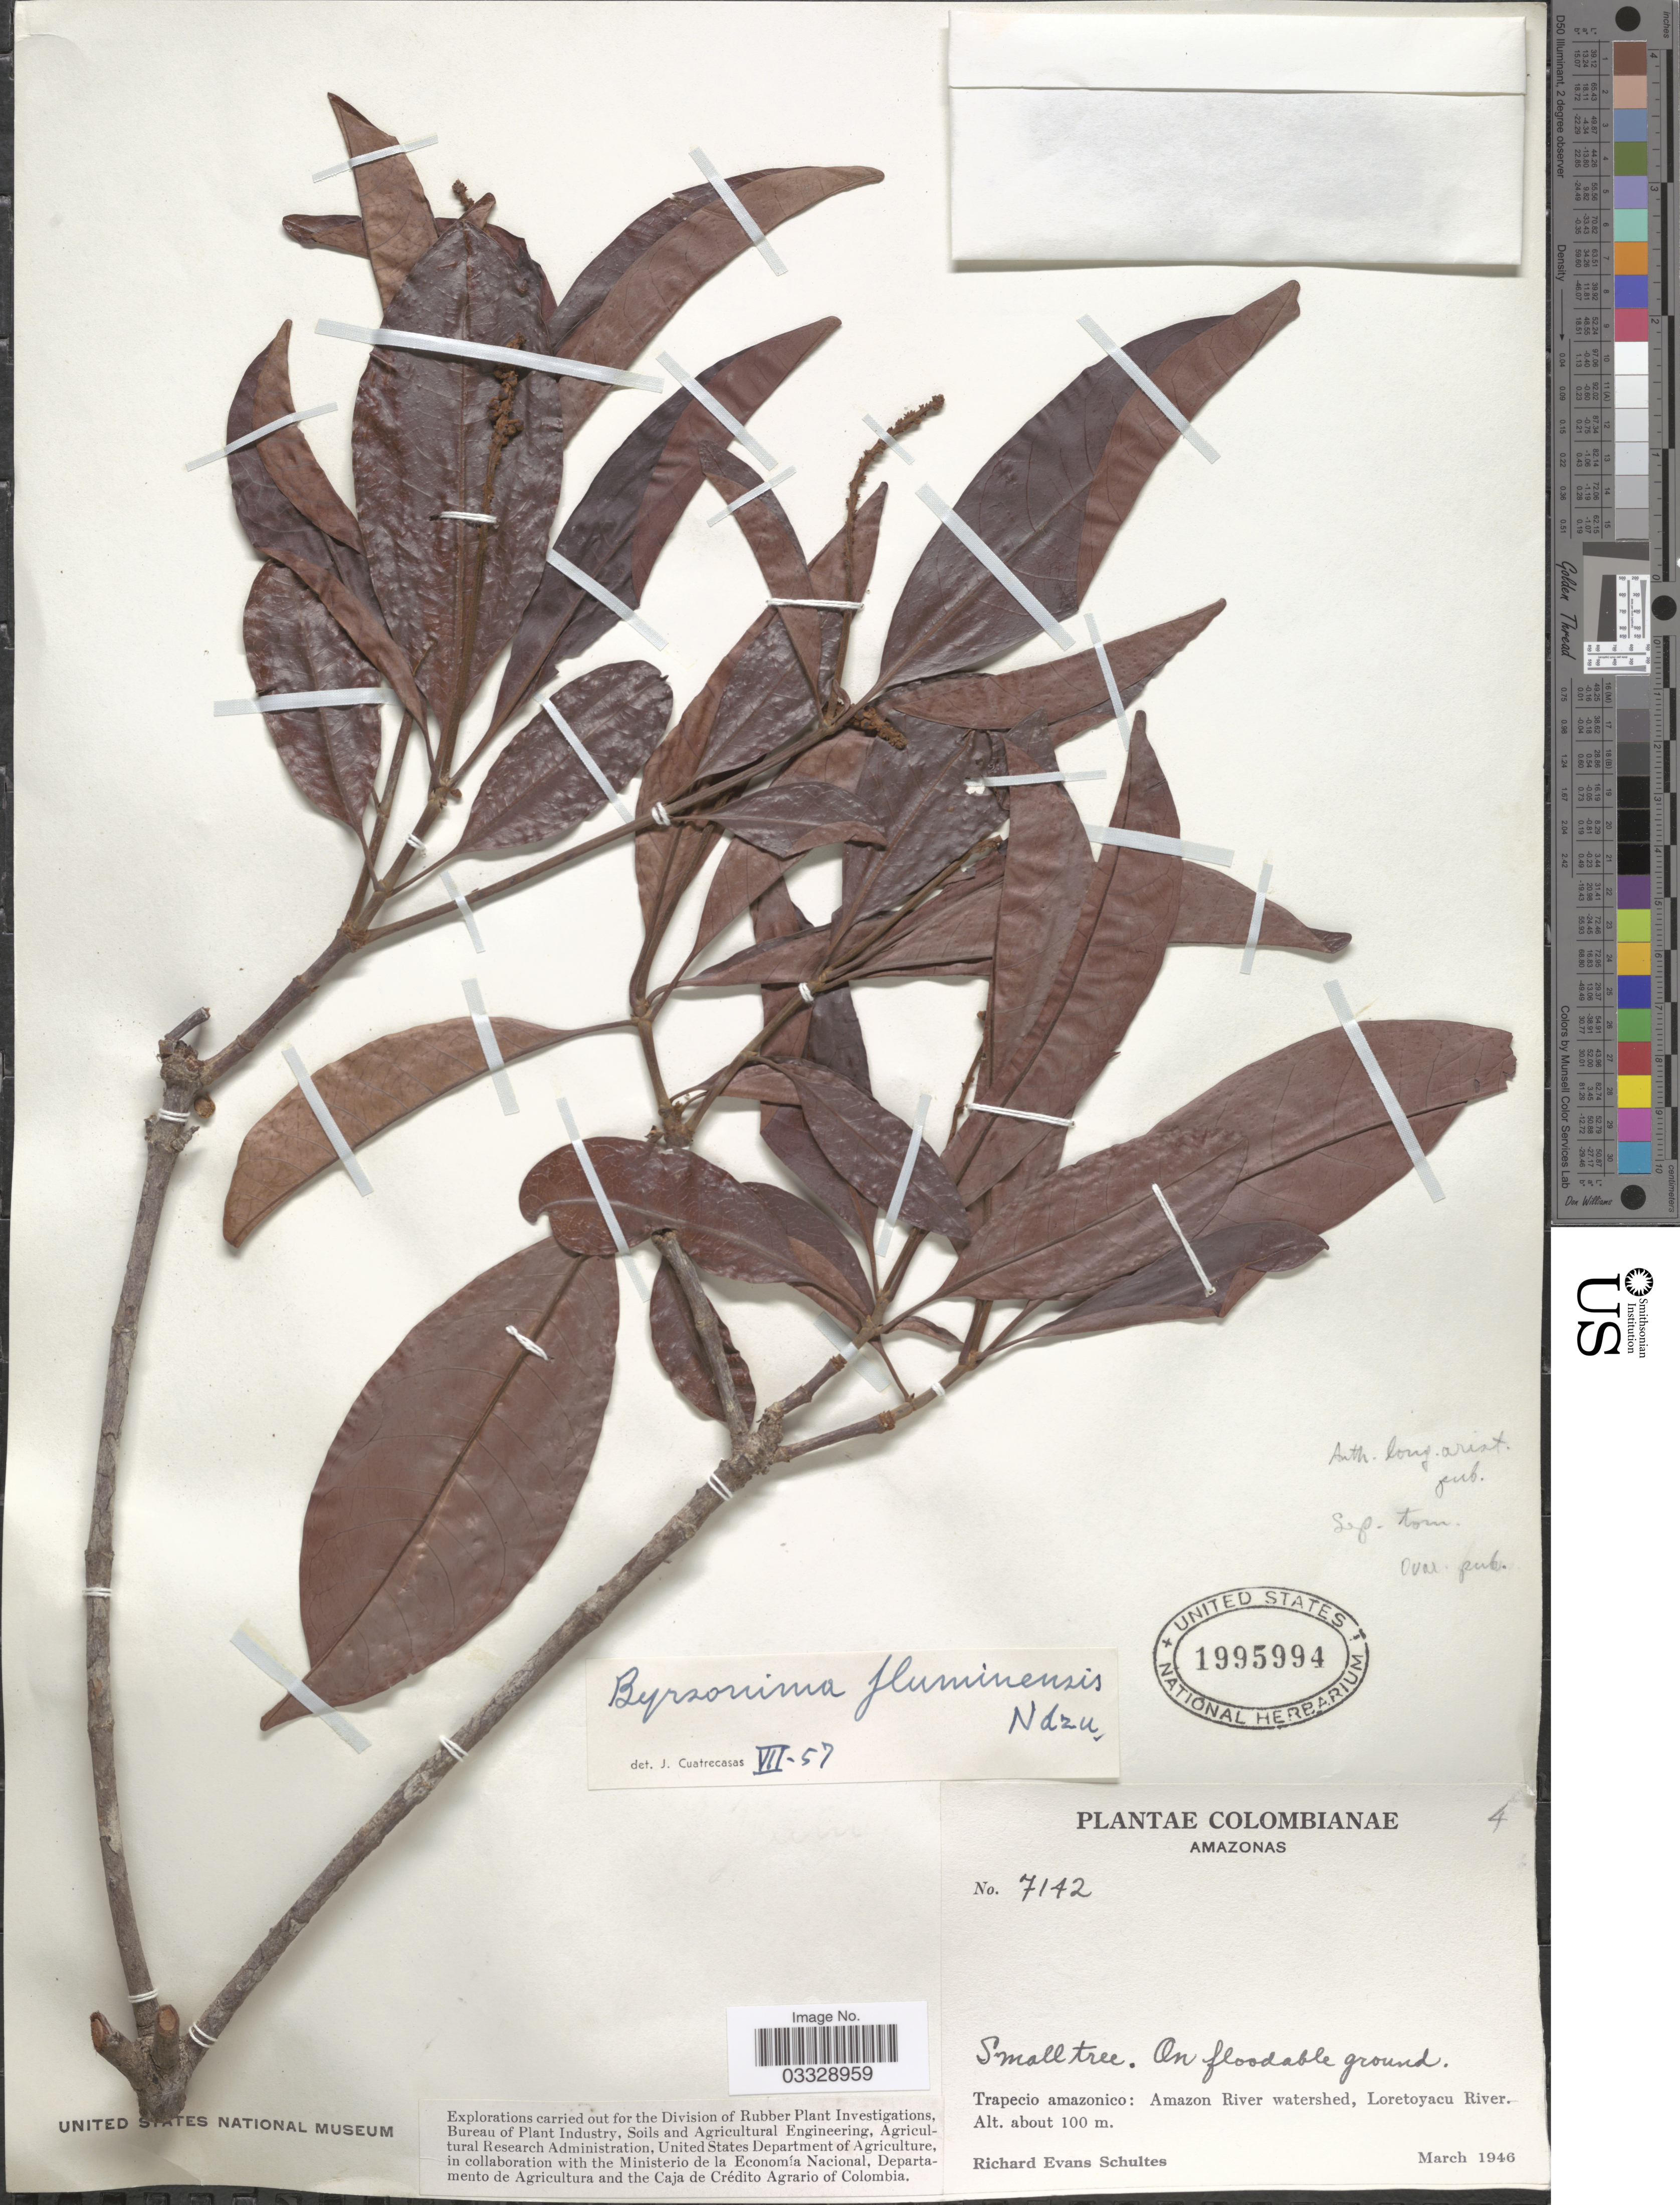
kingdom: Plantae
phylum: Tracheophyta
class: Magnoliopsida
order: Malpighiales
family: Malpighiaceae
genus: Byrsonima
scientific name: Byrsonima fluminensis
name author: Nied.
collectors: R. E. Schultes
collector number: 7142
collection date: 1946-03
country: Colombia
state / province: Amazônas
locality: Trapecio amazonico: Amazon River watershed, Loretoyacu River.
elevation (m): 100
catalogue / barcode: US 1995994